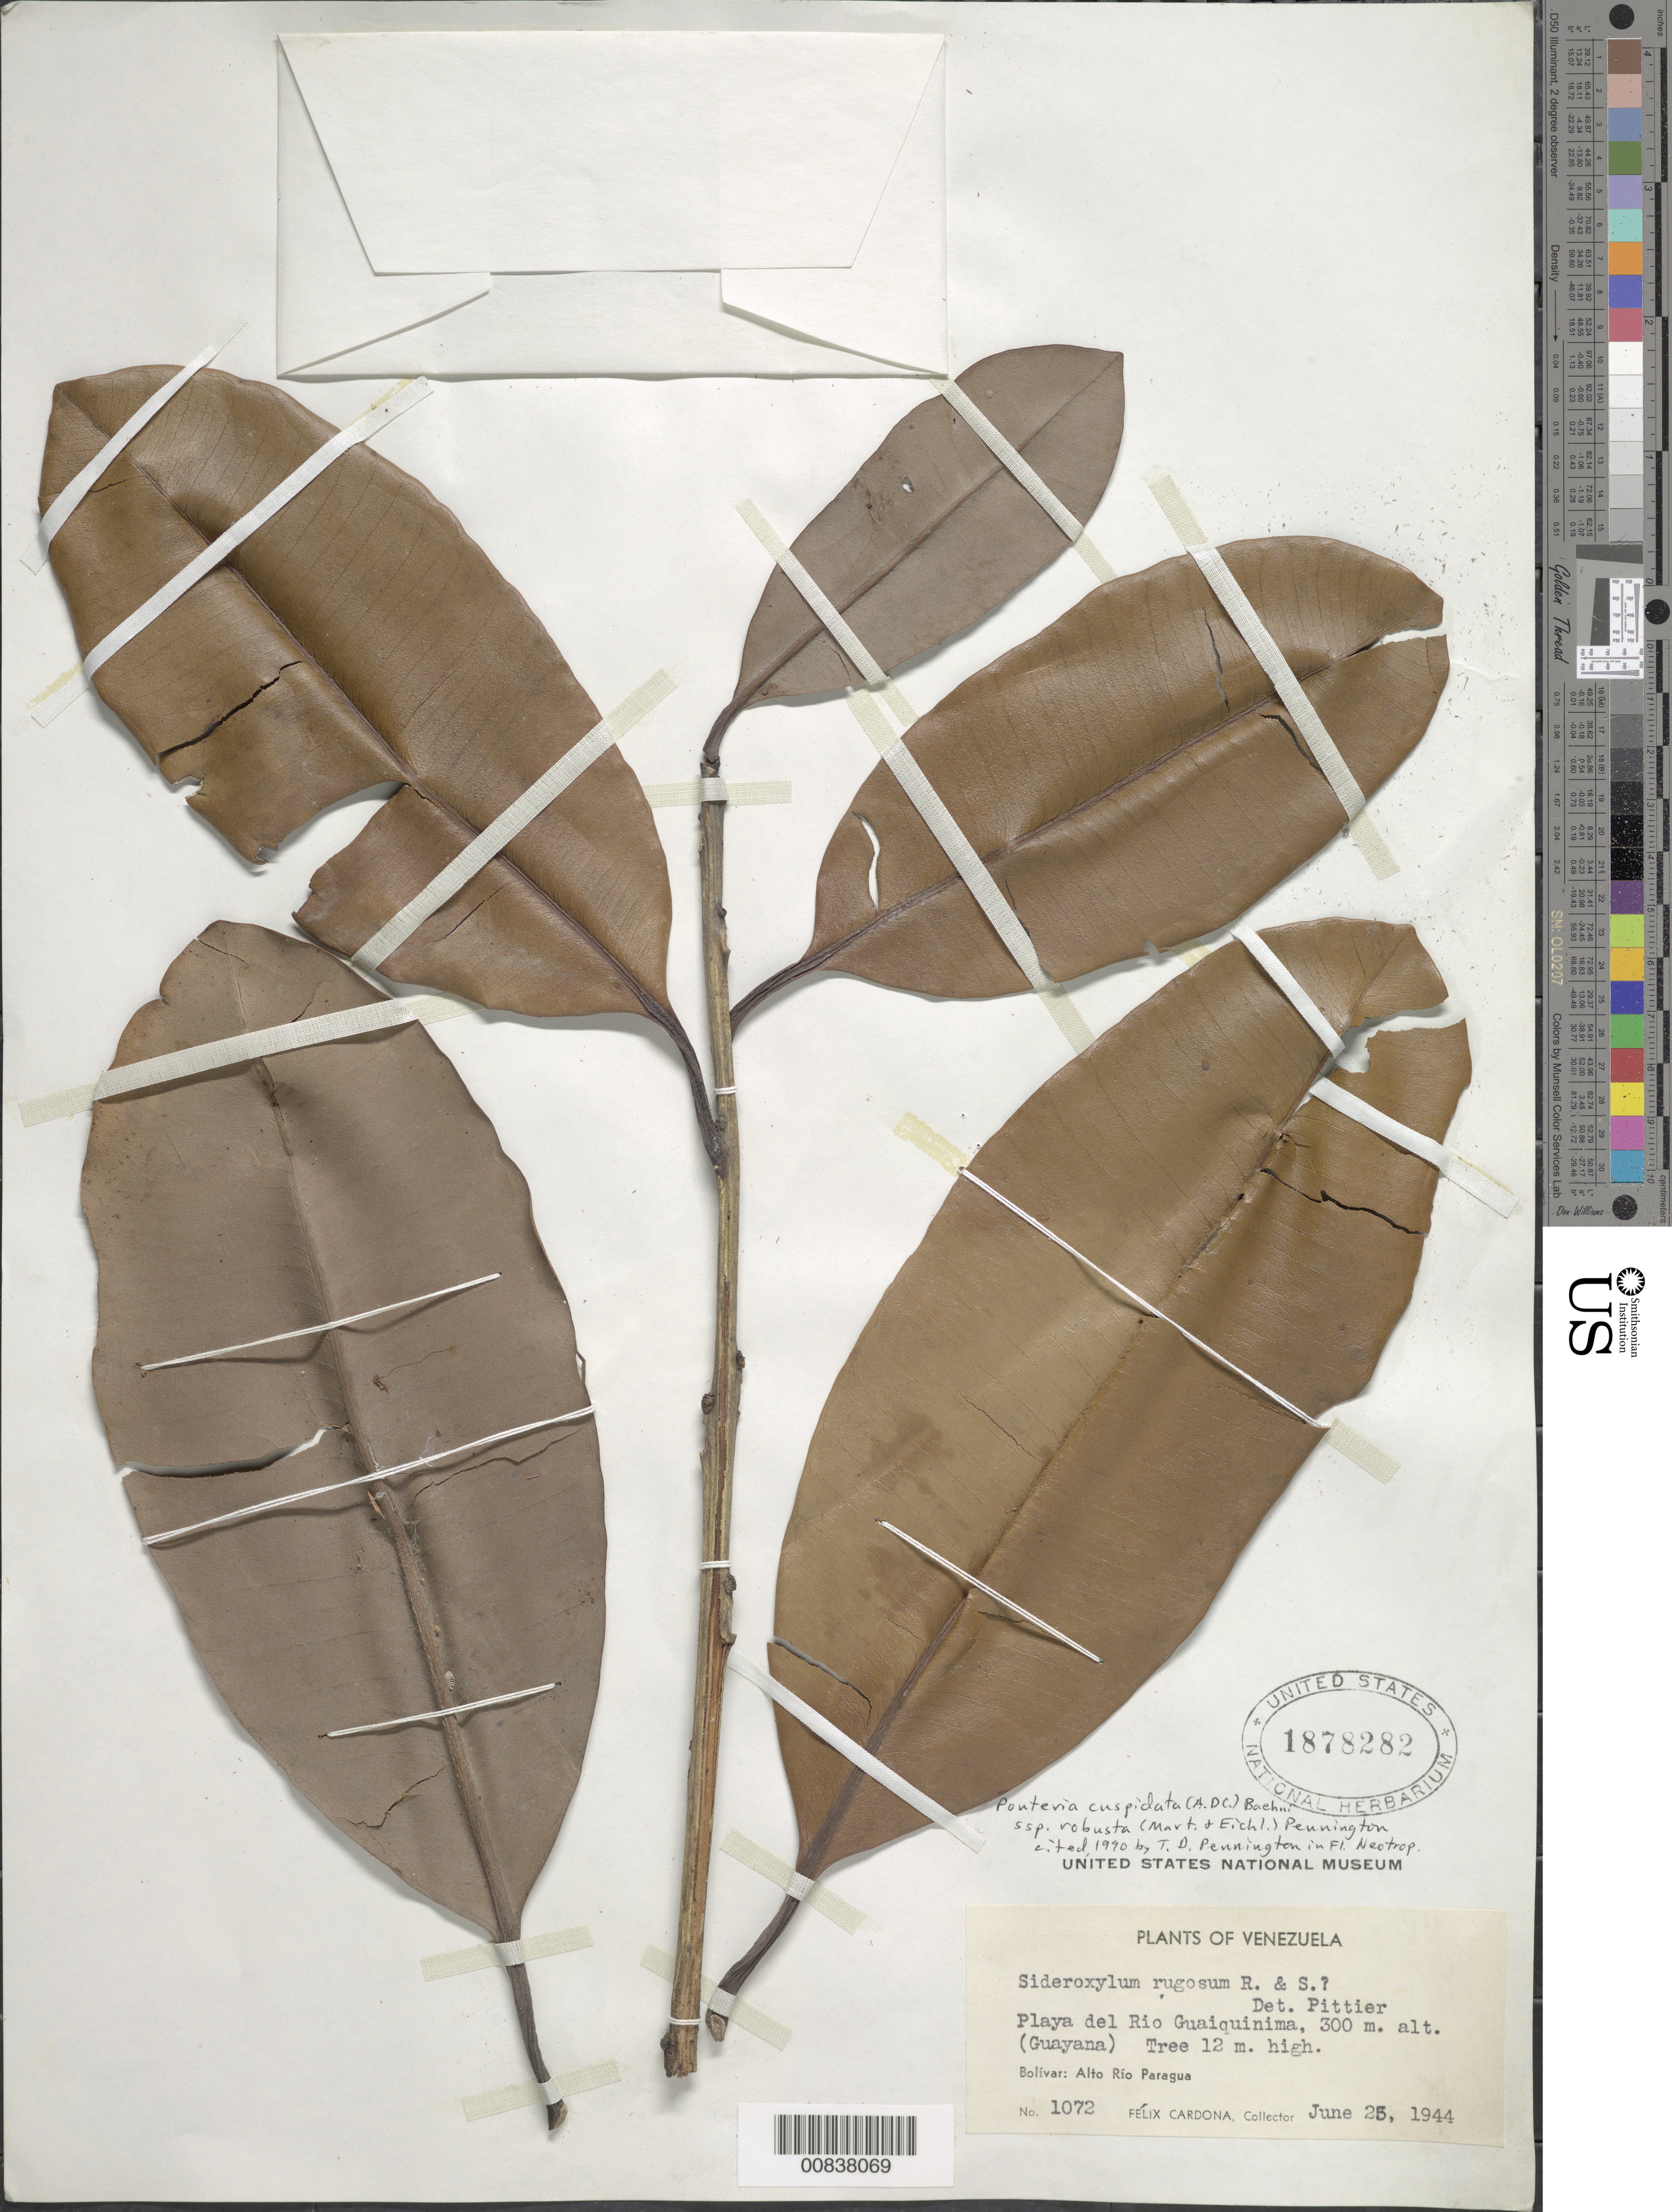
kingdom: Plantae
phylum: Tracheophyta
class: Magnoliopsida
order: Ericales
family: Sapotaceae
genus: Pouteria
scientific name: Pouteria cuspidata subsp. robusta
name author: (Mart. & Eichler) T.D. Penn.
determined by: Pennington, T. D., (K)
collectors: F. Cardona Puig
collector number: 1072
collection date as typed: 25-Jun-44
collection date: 1944-06-25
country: Venezuela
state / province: Bolívar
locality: Alto Río Paragua, Salto Guaiquinima (Guayana)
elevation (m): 300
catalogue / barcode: US 1878282